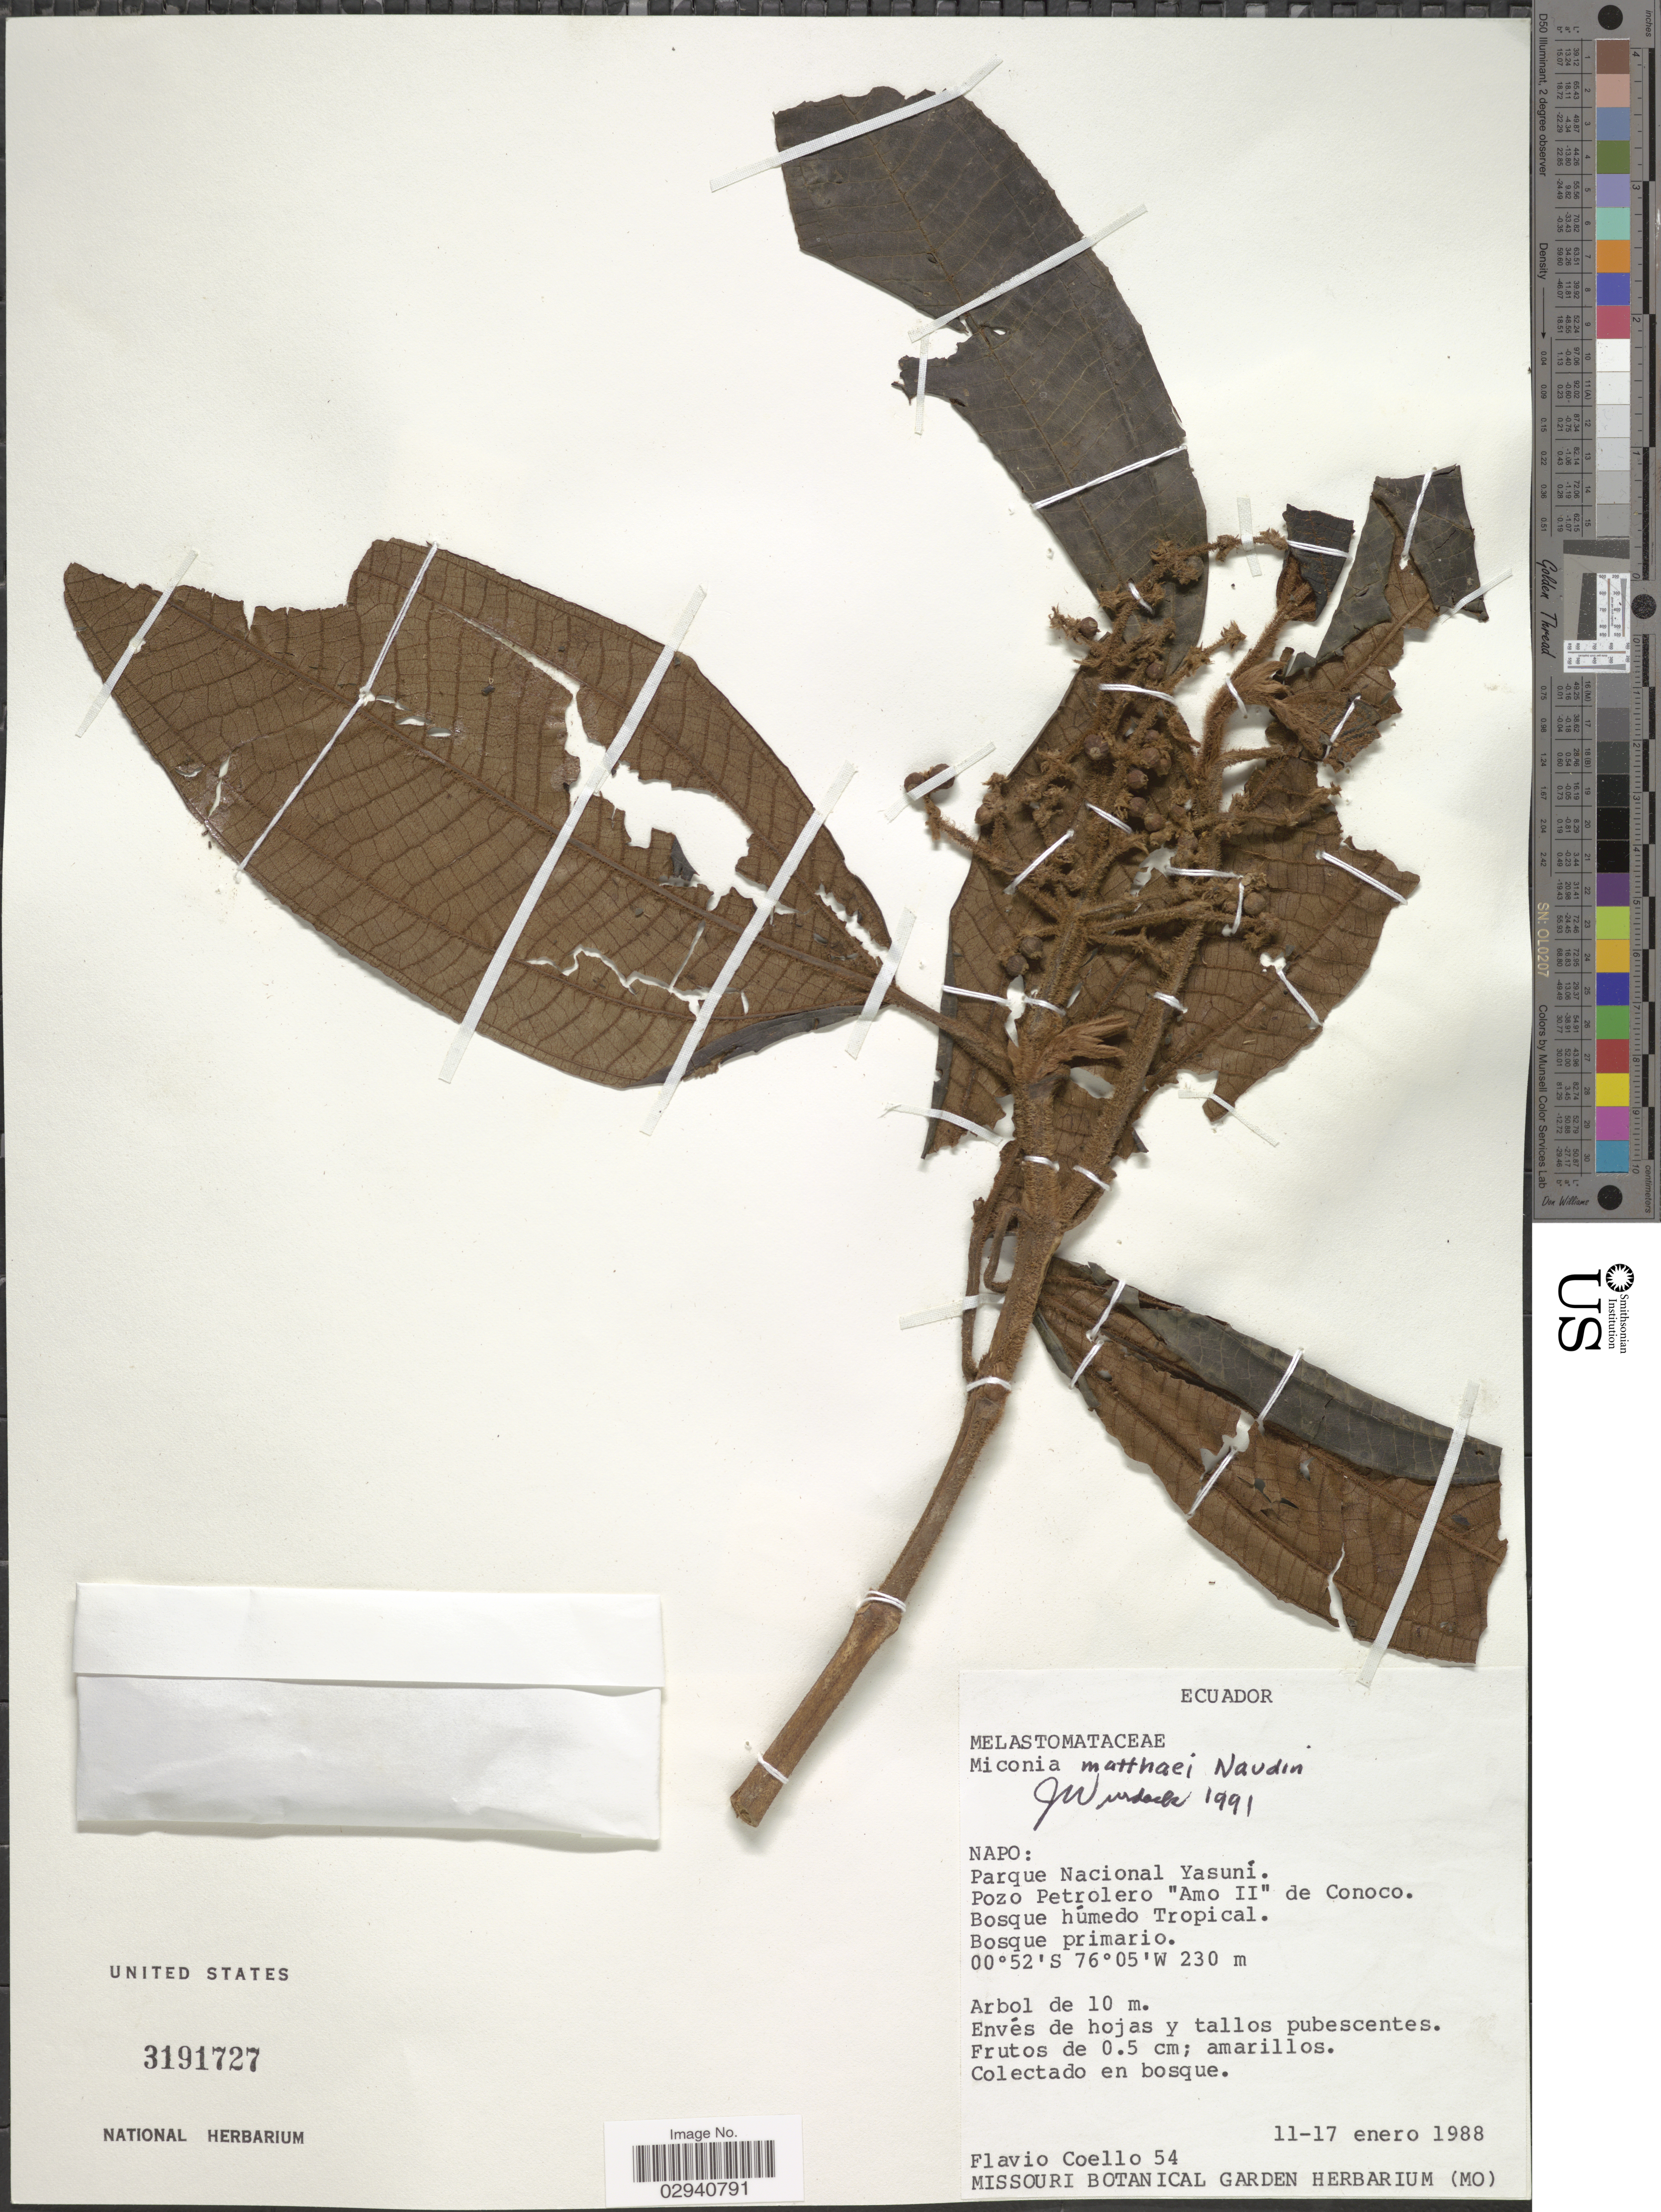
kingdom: Plantae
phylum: Tracheophyta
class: Magnoliopsida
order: Myrtales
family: Melastomataceae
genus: Miconia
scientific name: Miconia matthaei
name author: Naudin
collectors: F. Coello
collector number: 54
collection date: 1988-01-11/1988-01-17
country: Ecuador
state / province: Napo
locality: Parque Nacional Yasuní. Pozo Petrolero "Amo II" de Conoco.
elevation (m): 230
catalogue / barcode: US 3191727